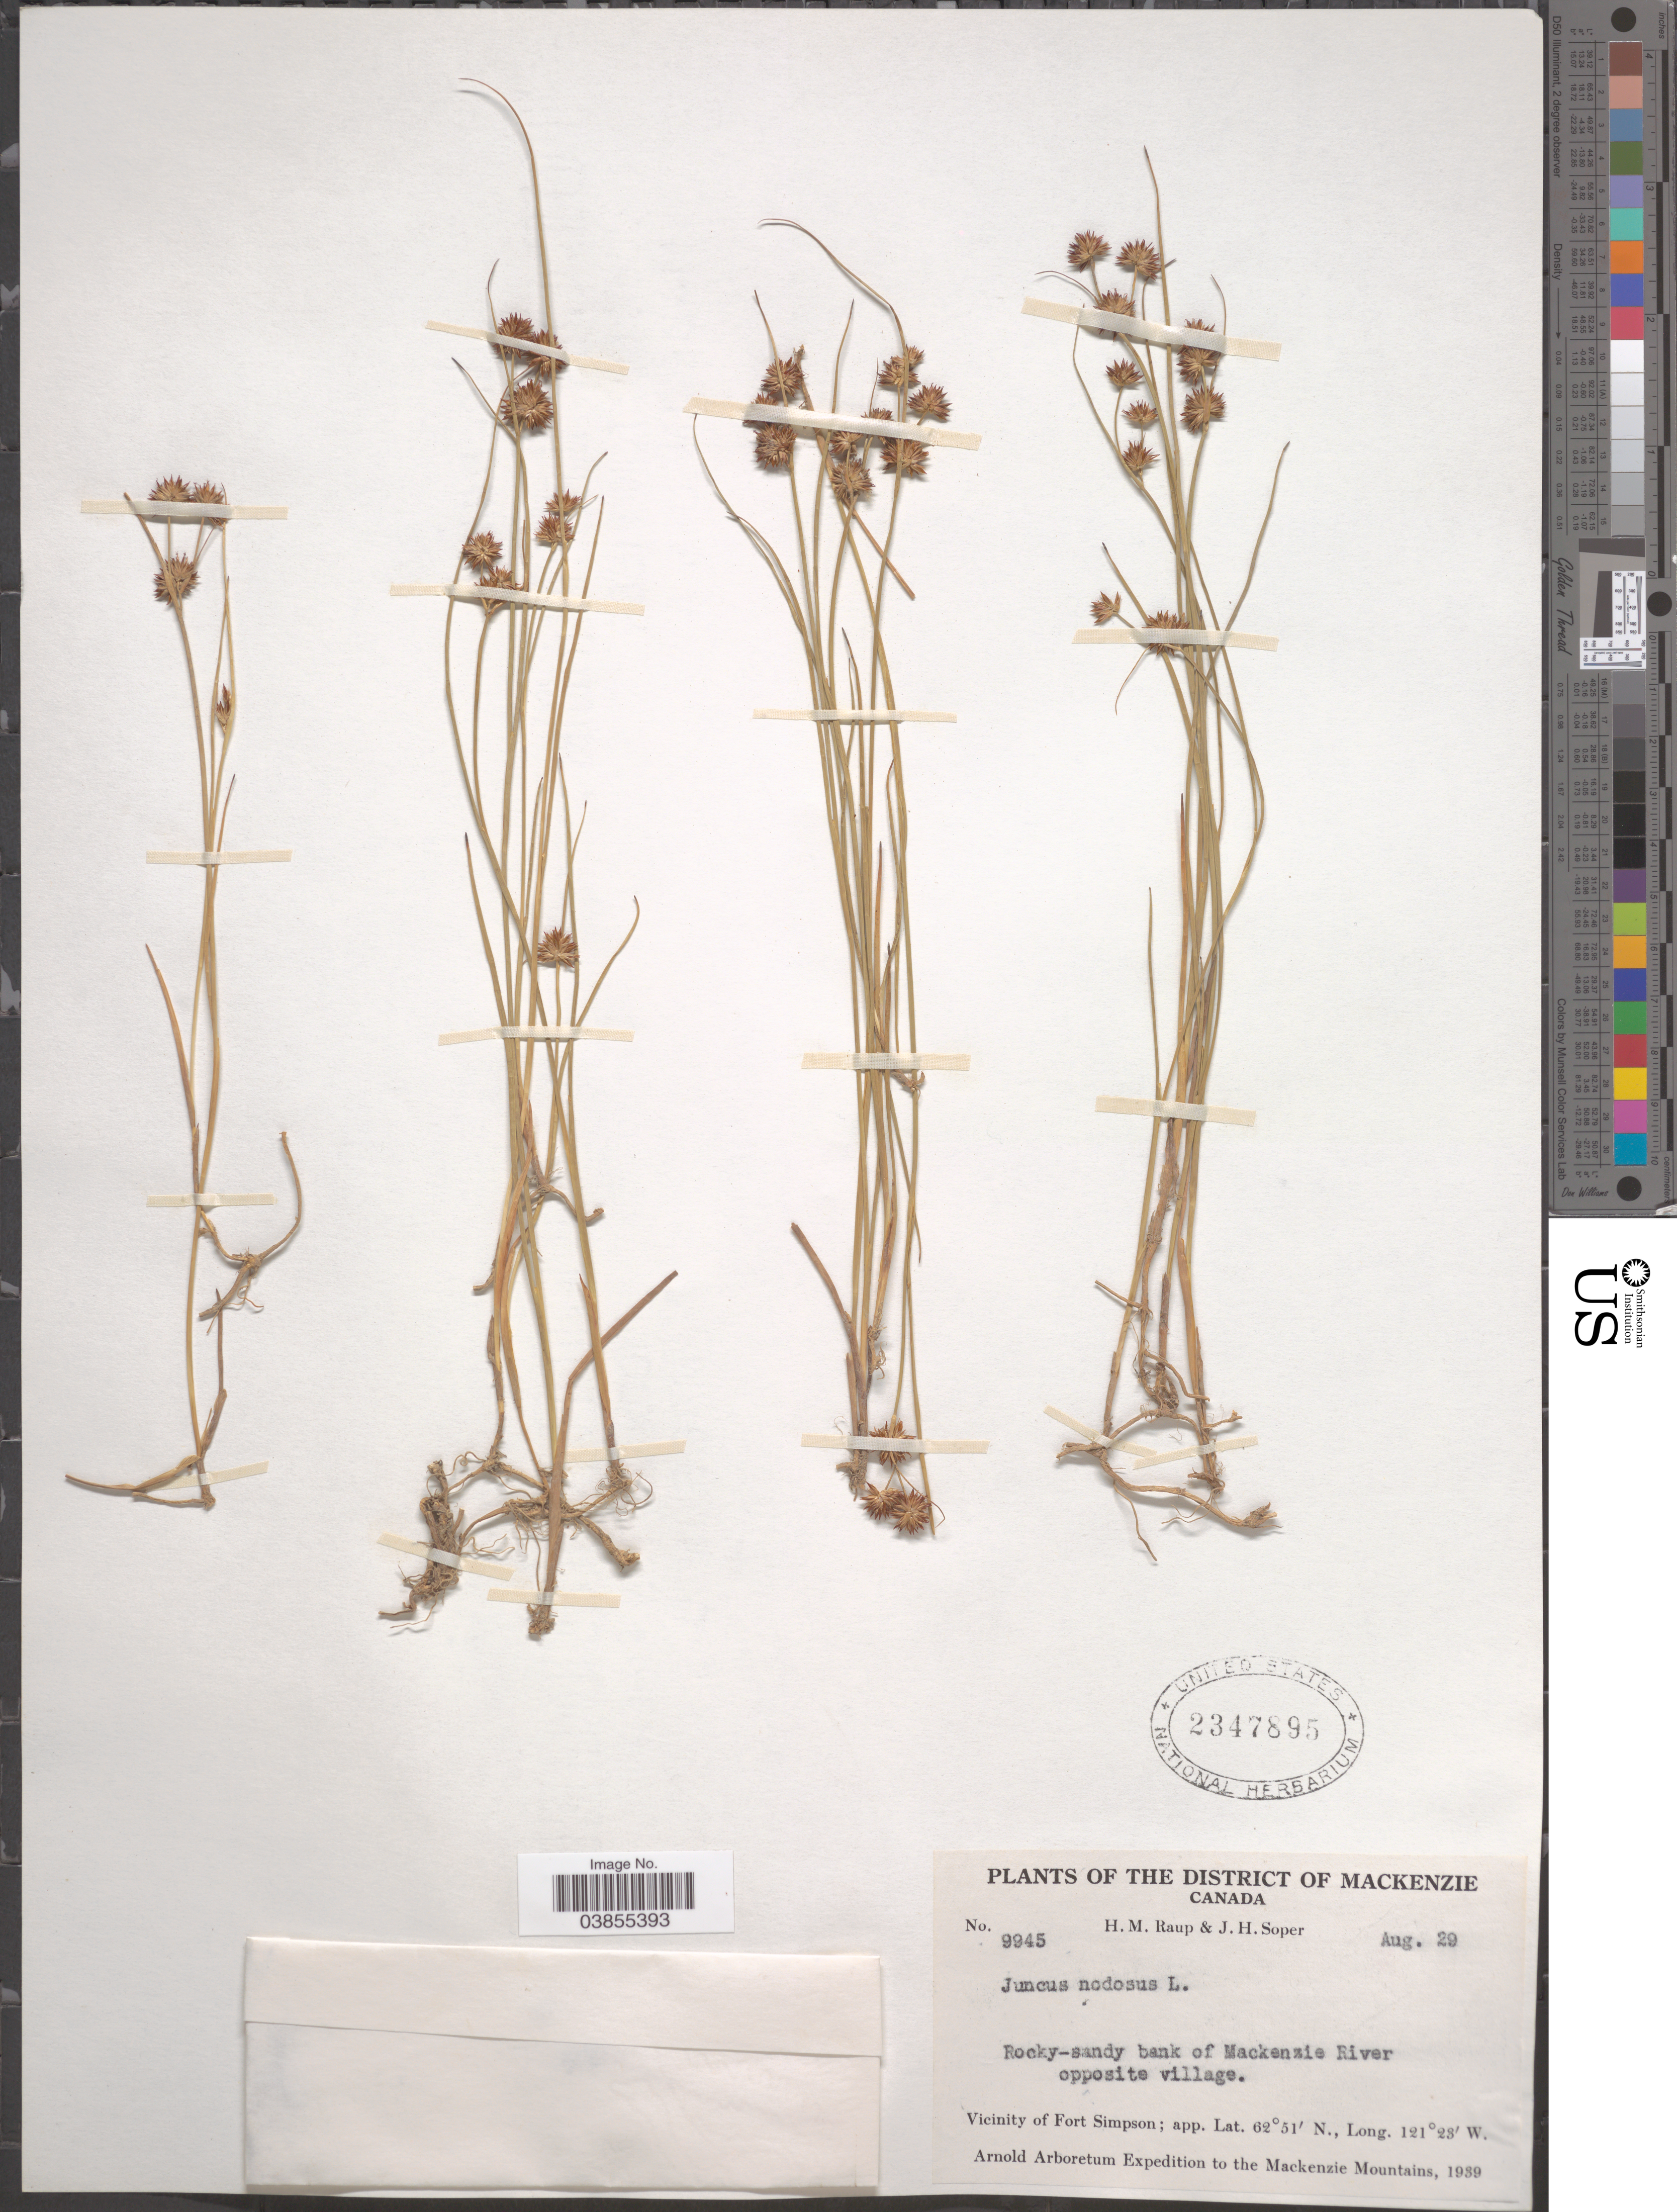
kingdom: Plantae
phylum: Tracheophyta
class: Liliopsida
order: Poales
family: Juncaceae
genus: Juncus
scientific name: Juncus nodosus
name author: L.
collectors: H. Raup & J. H. Soper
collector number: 9945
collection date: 1939-08-29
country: Canada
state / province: Northwest Territories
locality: District of Mackenzie. Rocky-sandy bank of Mackenzie River opposite village. Vicinity of Fort Simpson. Mackenzie Mountains.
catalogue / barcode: US 2347895